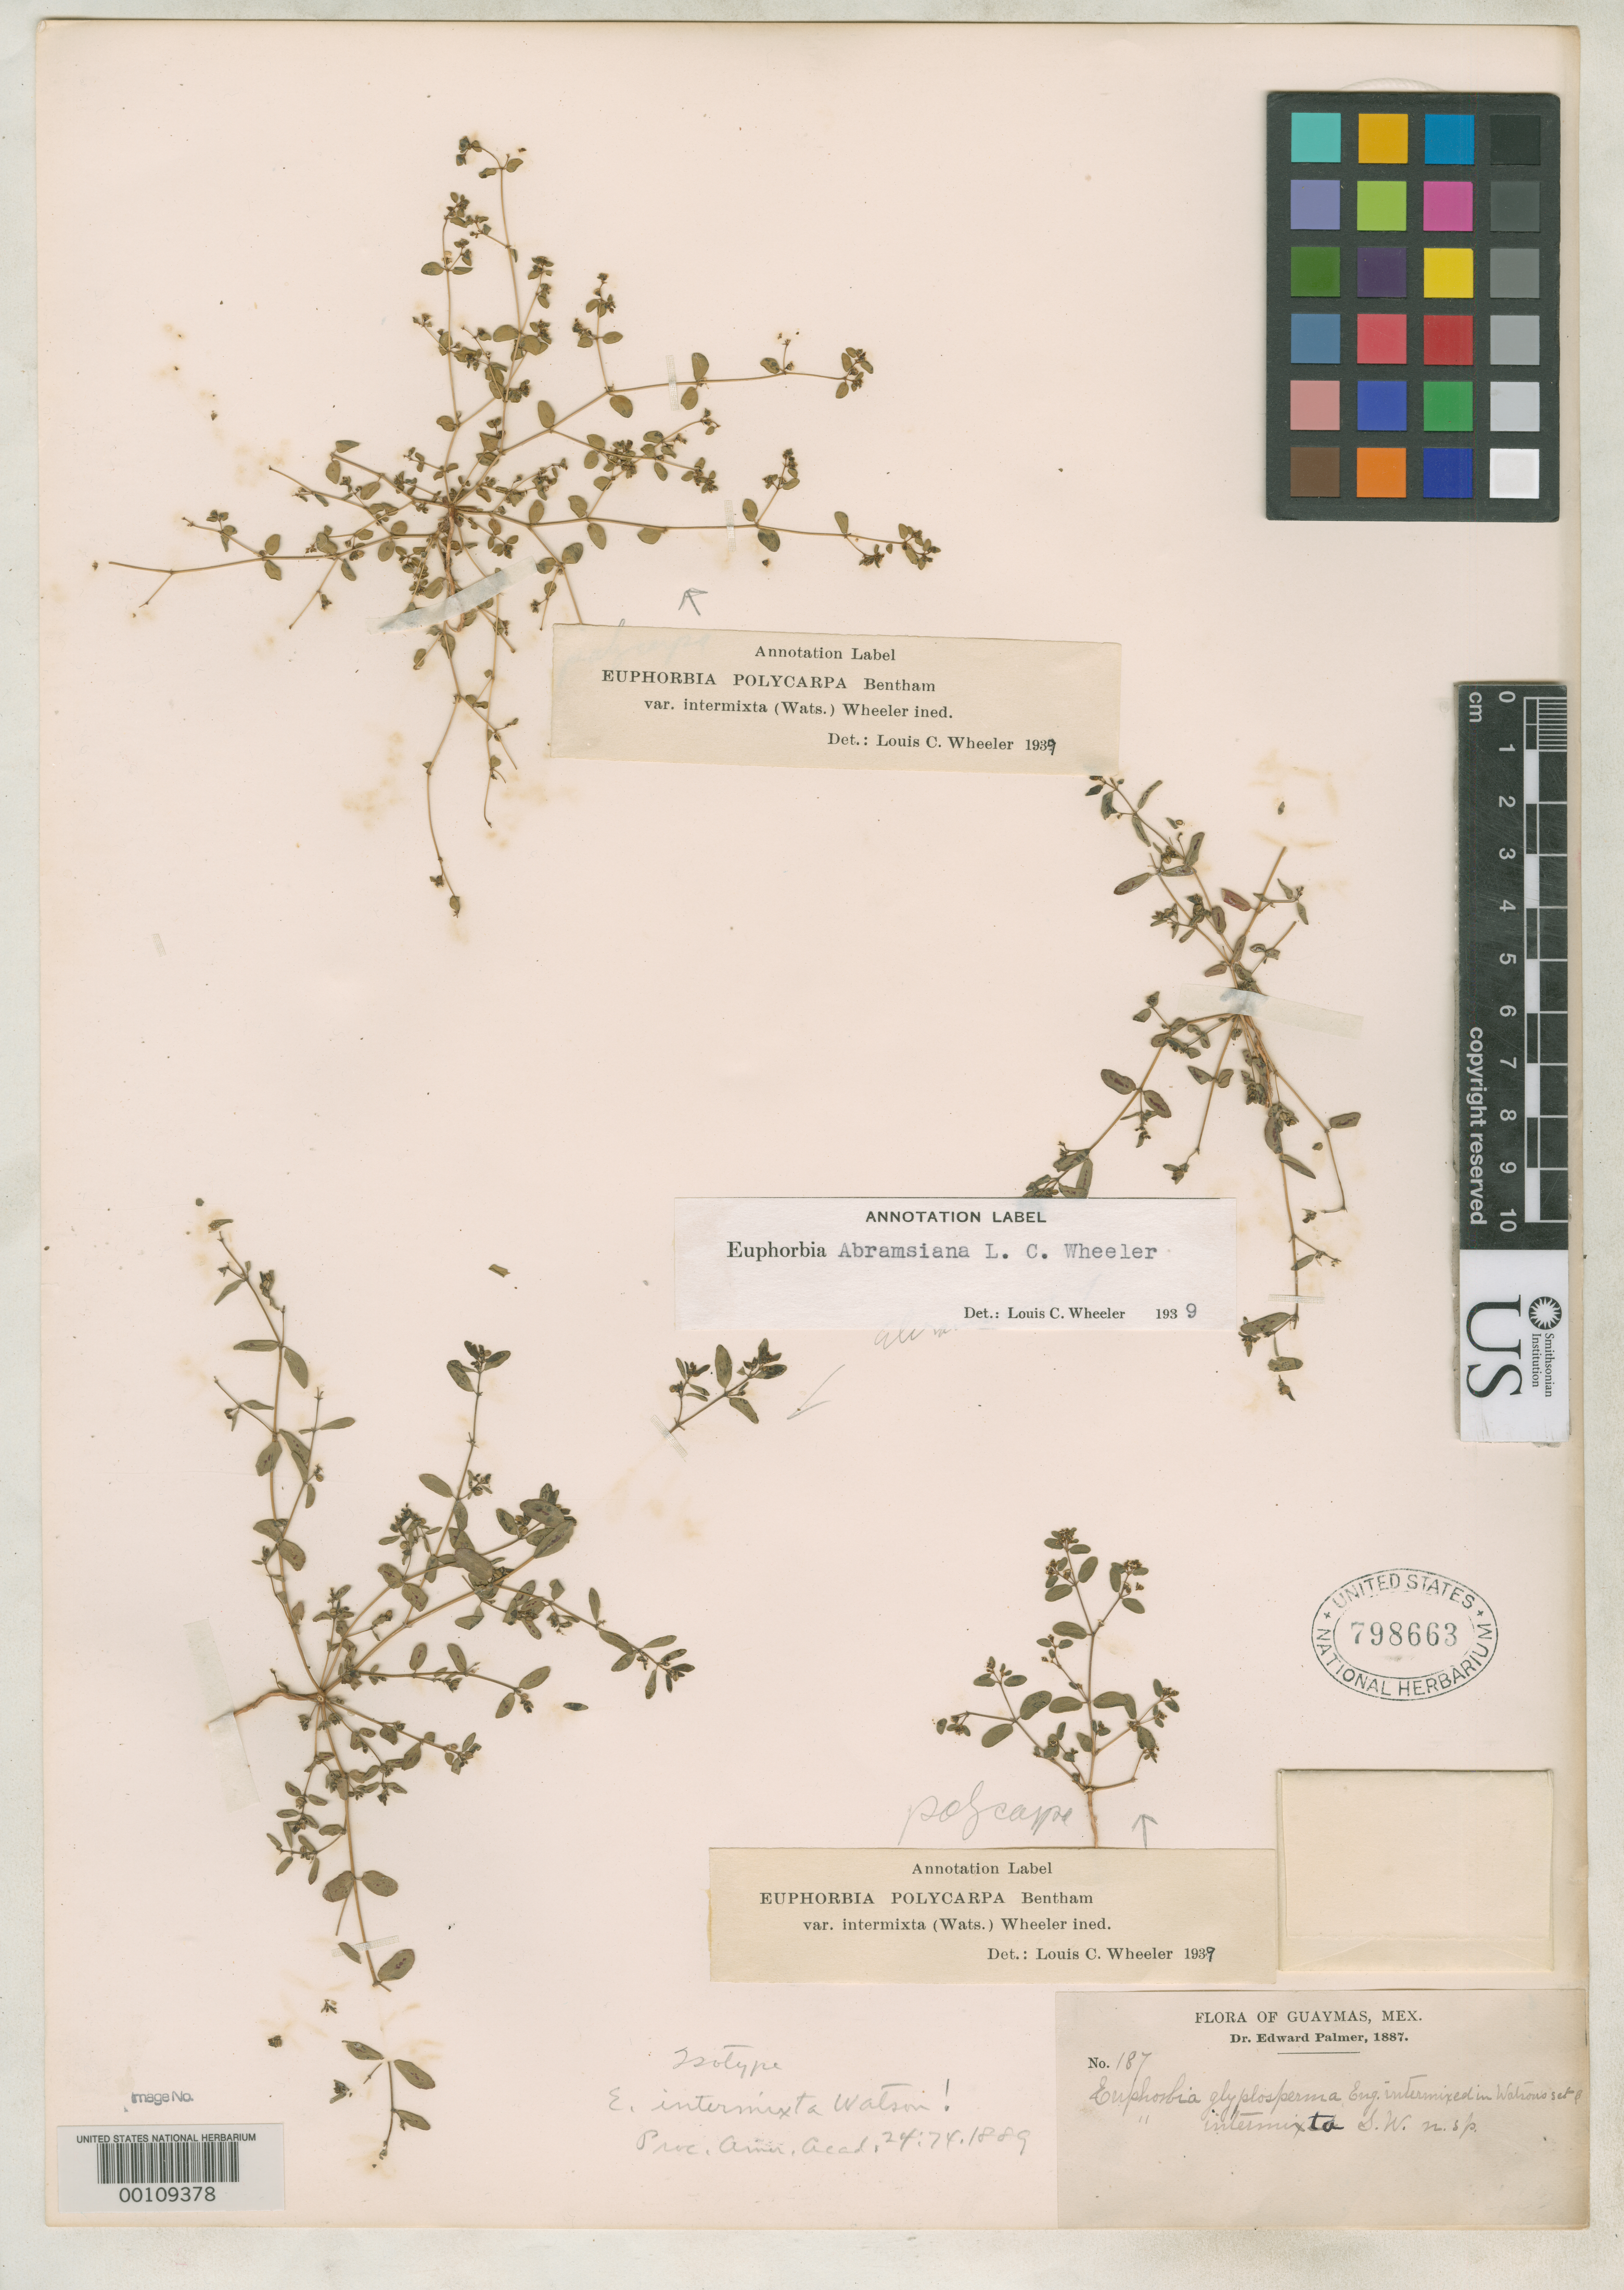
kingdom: Plantae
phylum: Tracheophyta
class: Magnoliopsida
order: Malpighiales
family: Euphorbiaceae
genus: Euphorbia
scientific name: Euphorbia intermixta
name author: S. Watson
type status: Type Collection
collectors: E. Palmer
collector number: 187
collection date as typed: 1887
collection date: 1887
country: Mexico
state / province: Sonora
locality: Guaymas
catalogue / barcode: US 798663